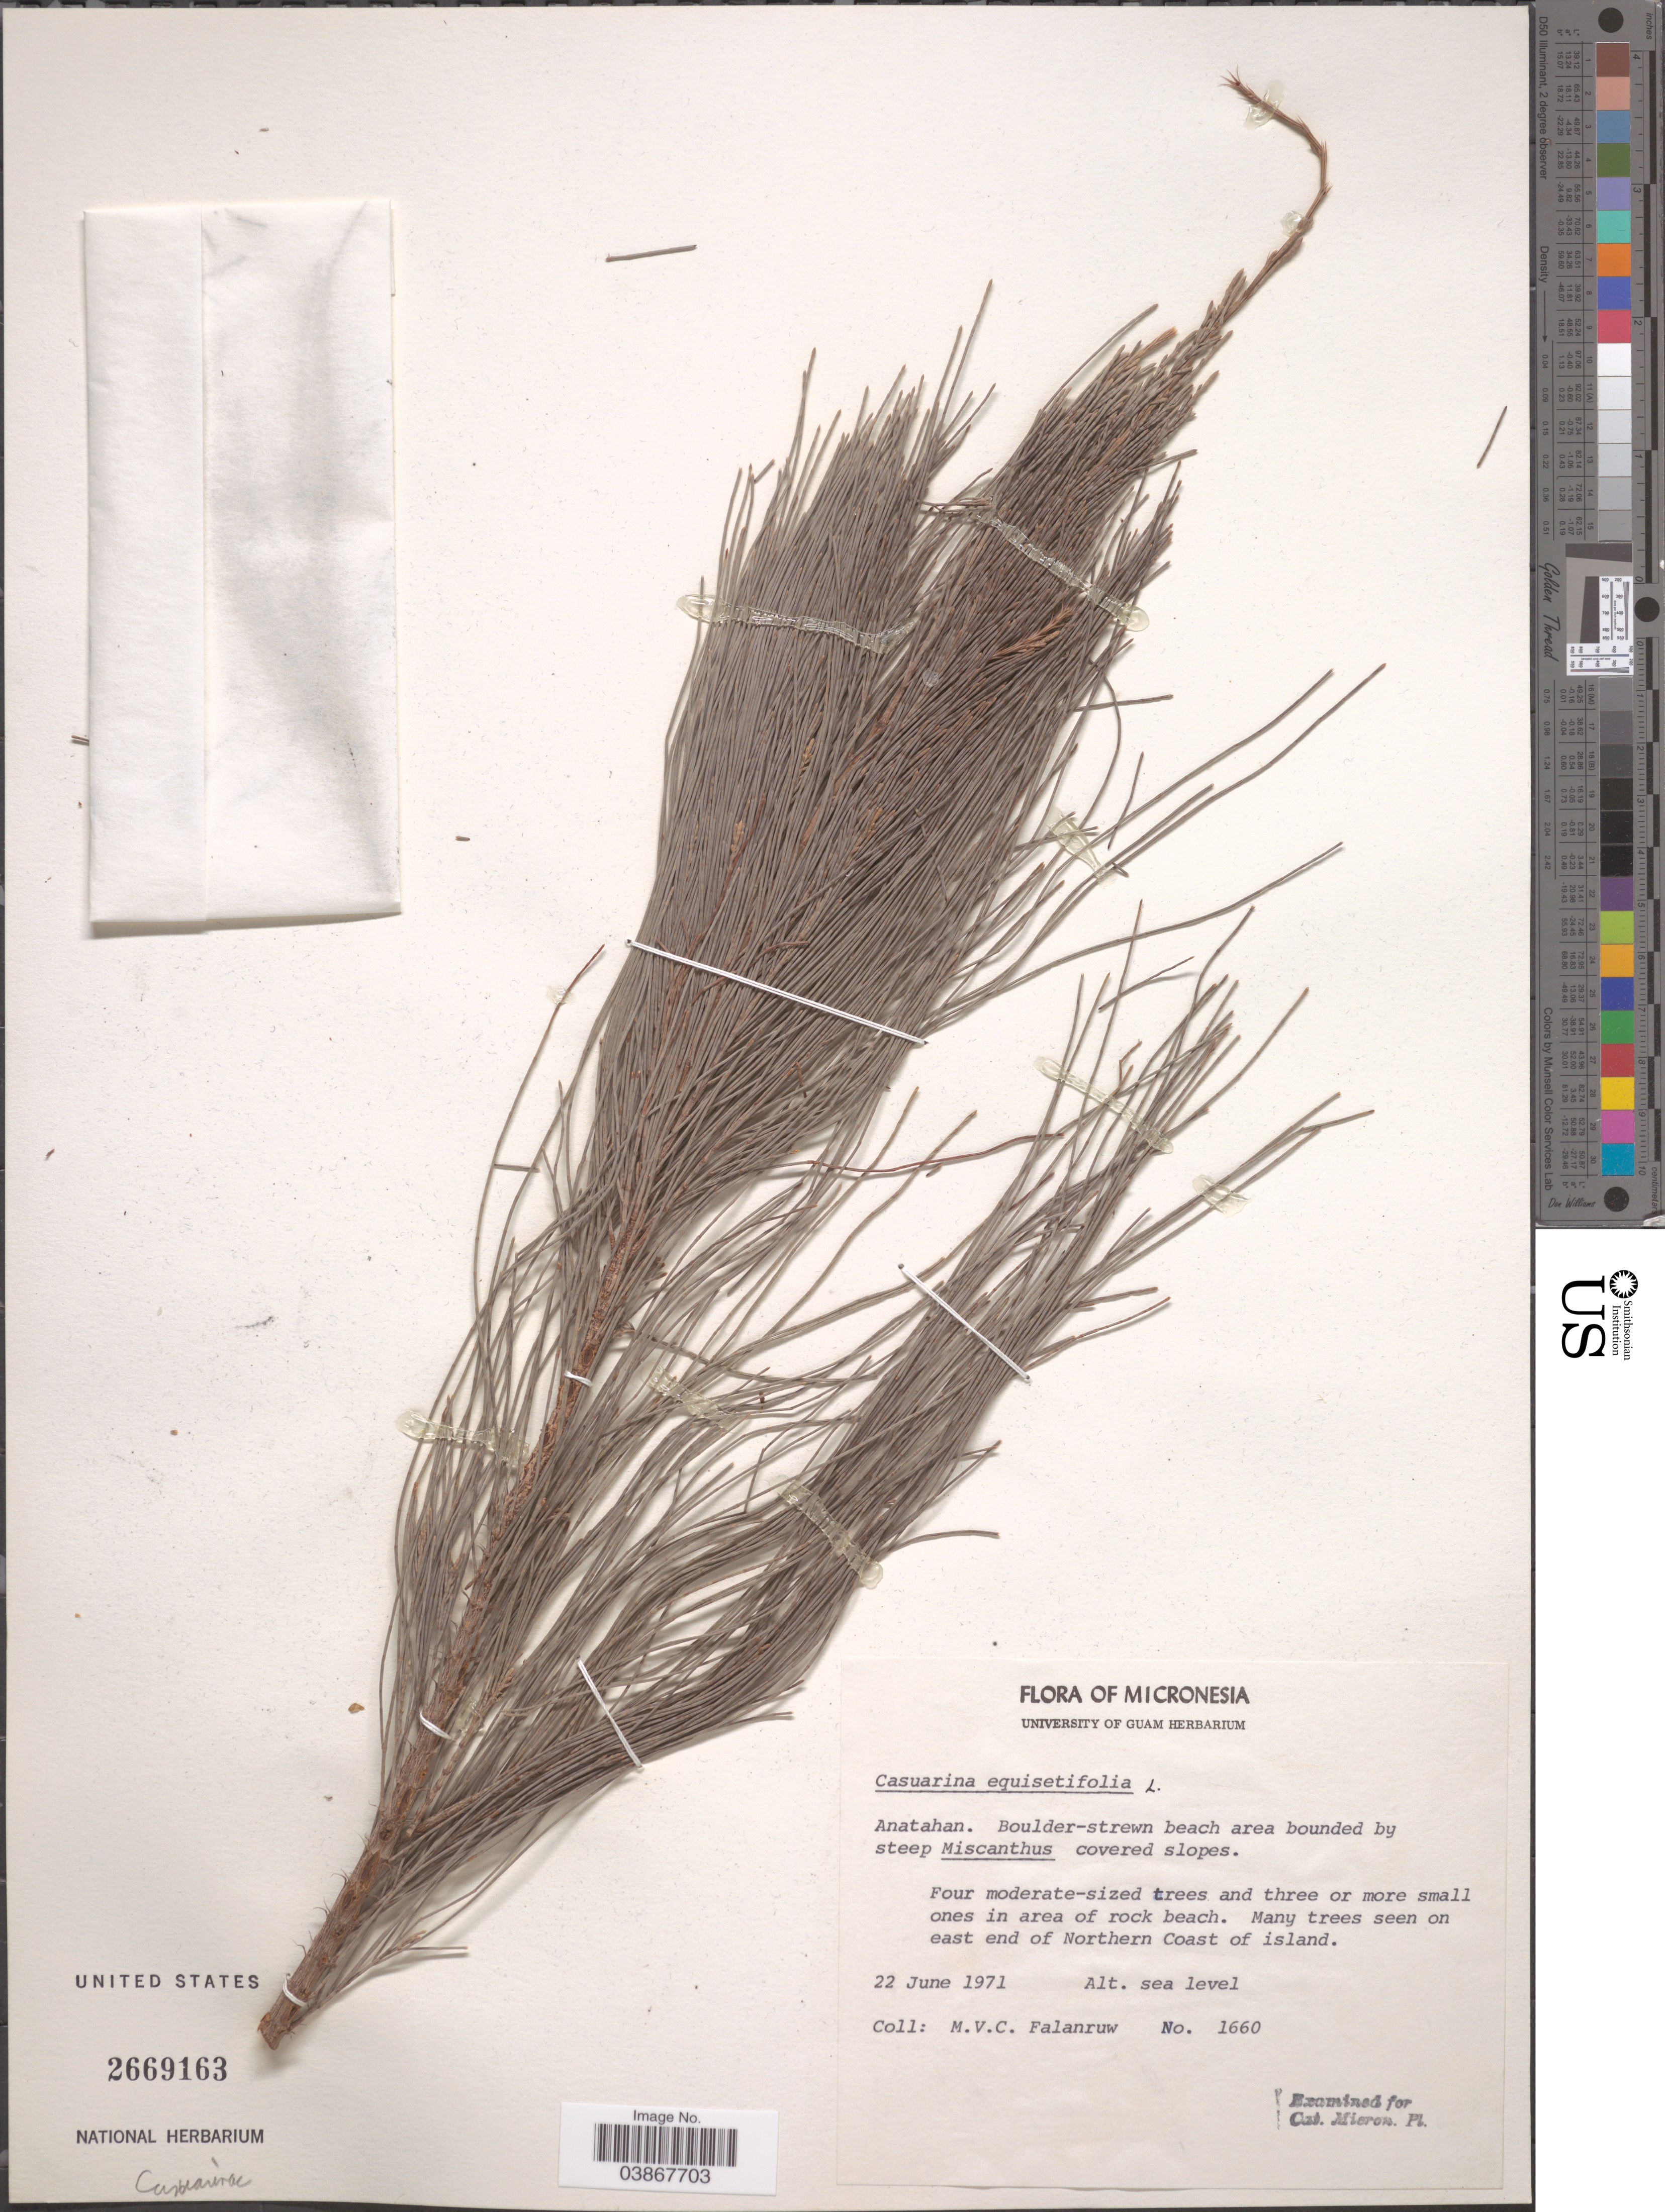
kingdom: Plantae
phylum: Tracheophyta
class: Magnoliopsida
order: Fagales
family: Casuarinaceae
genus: Casuarina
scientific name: Casuarina equisetifolia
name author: L.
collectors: M. V. Falanruw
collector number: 1660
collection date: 1971-06-22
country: Northern Mariana Islands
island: Anatahan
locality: Anatahan. Boulder-strewn beach area bounded by steep Miscanthus covered slopes. East end of Northern Coast of island.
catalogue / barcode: US 2669163